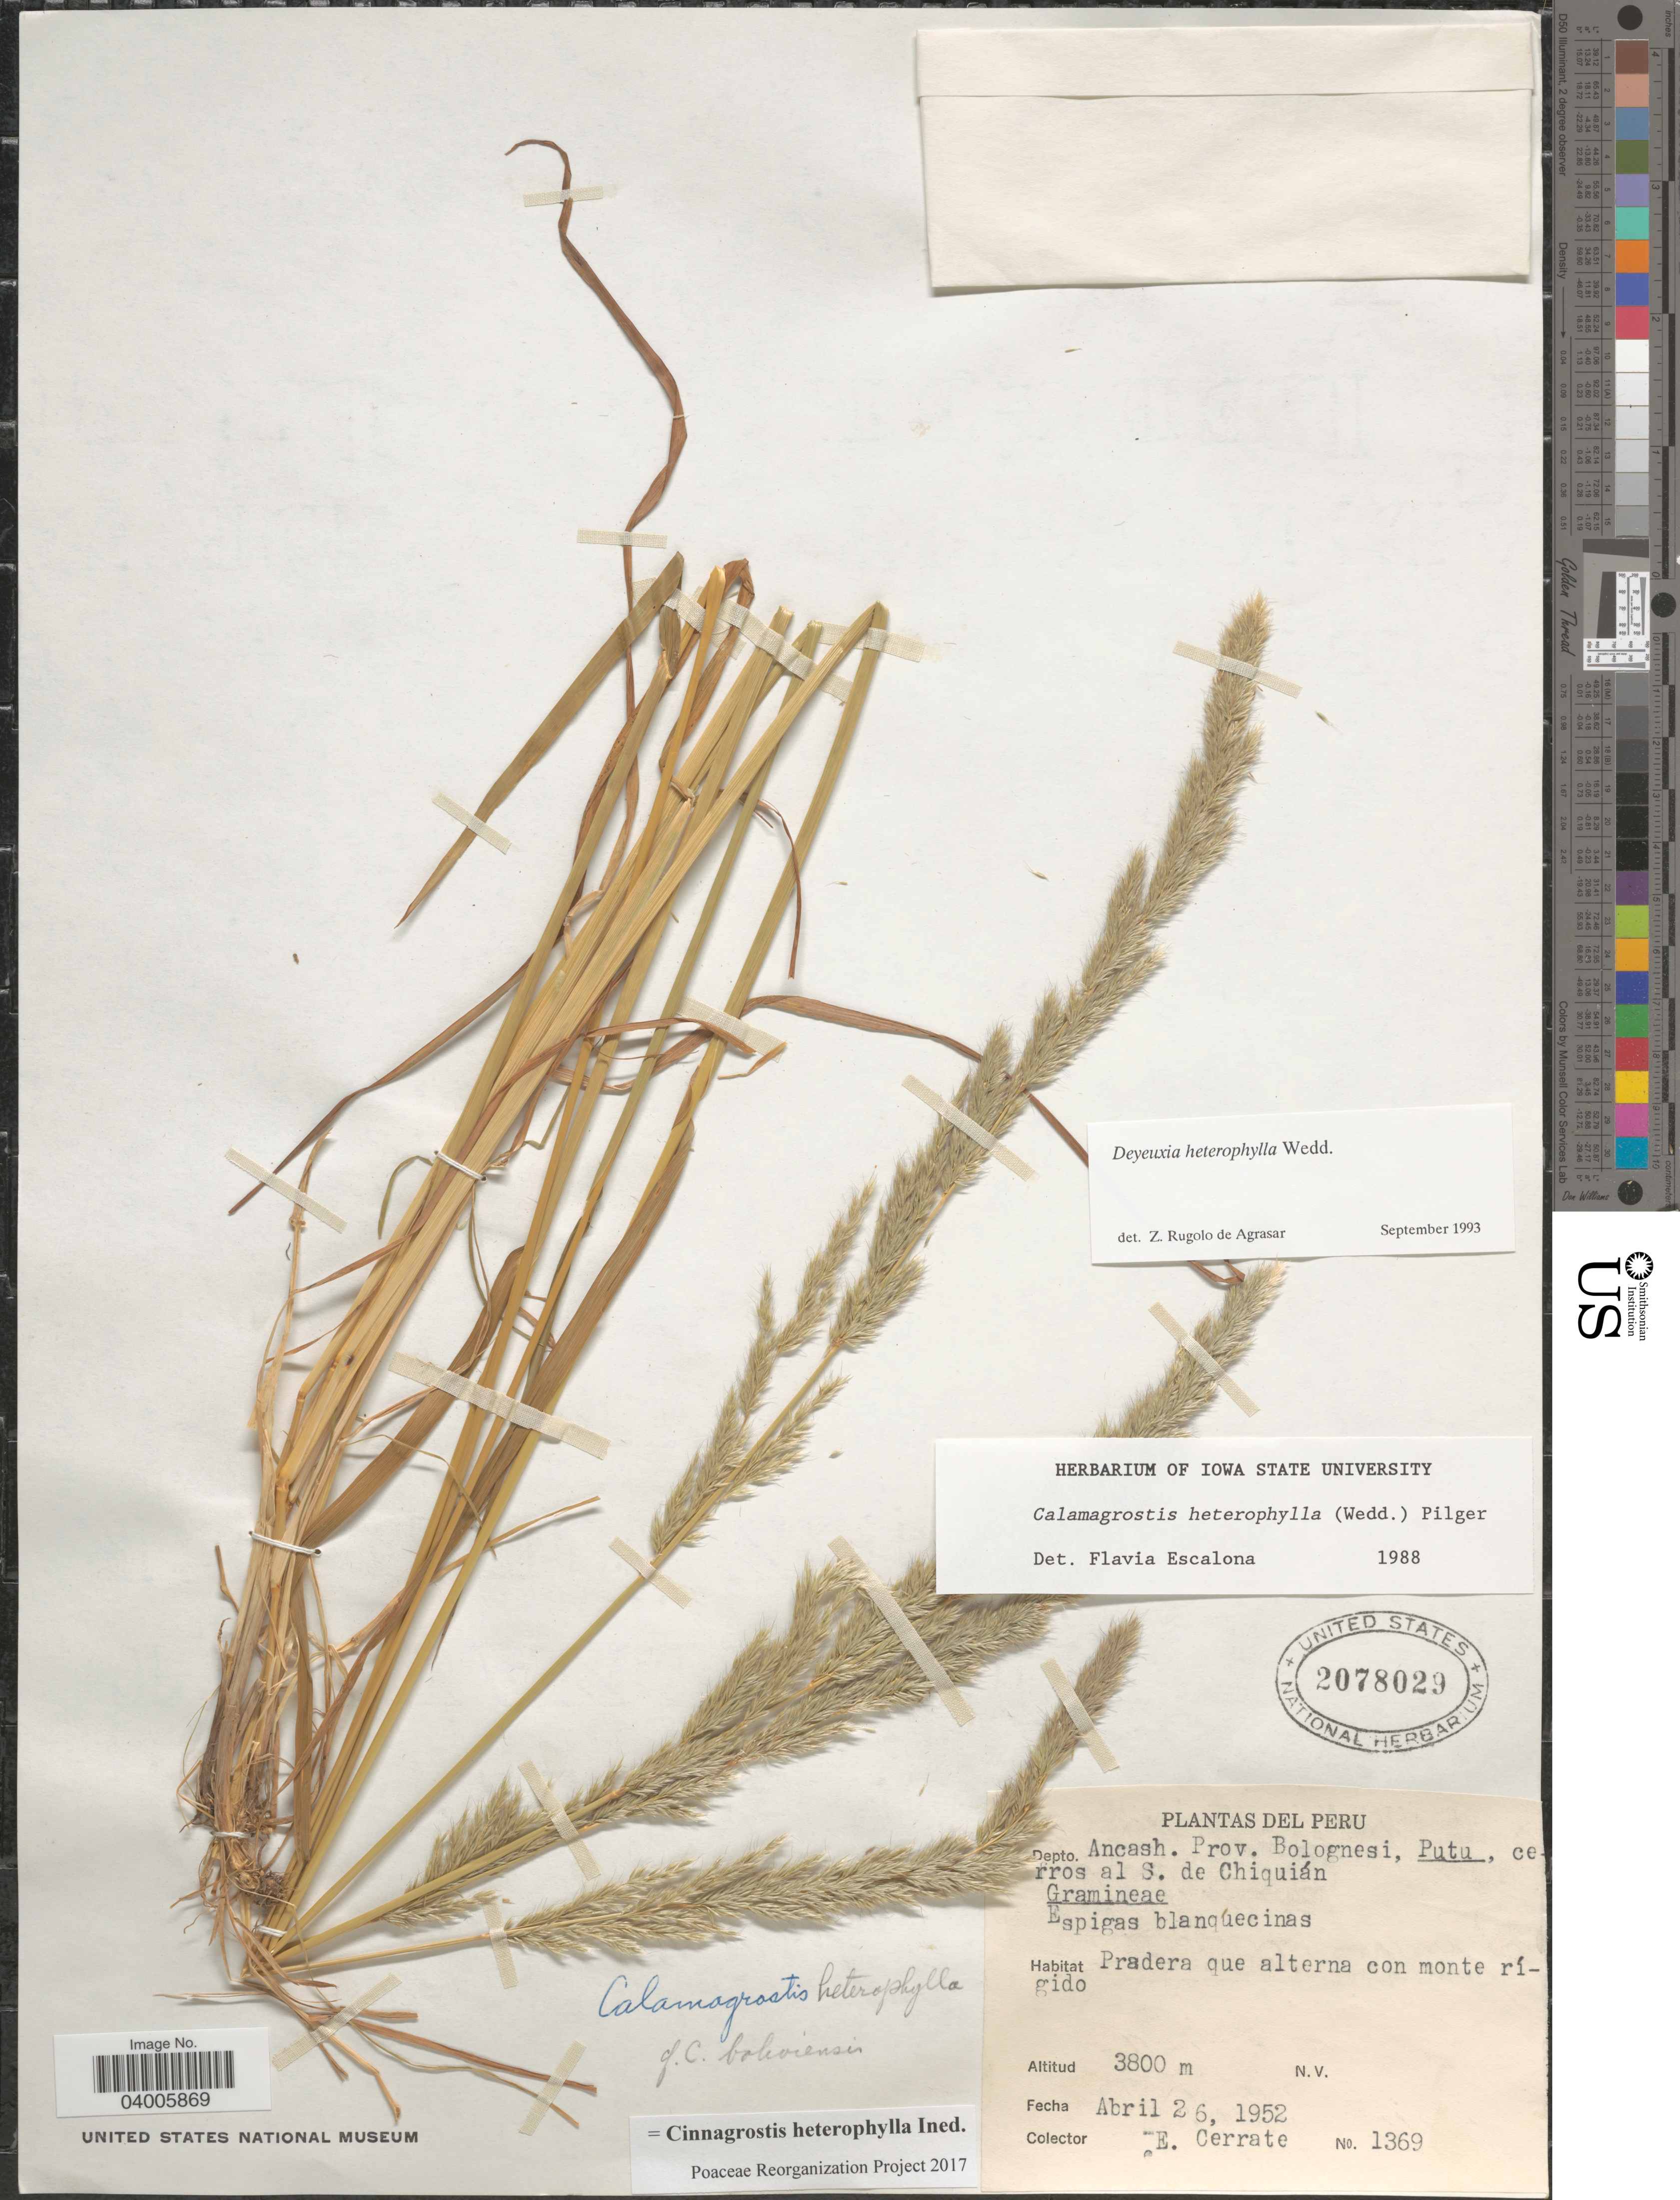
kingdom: Plantae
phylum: Tracheophyta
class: Liliopsida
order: Poales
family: Poaceae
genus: Cinnagrostis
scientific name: Cinnagrostis heterophylla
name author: (Wedd.) P.M. Peterson et al.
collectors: E. Cerrate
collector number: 1369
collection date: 1952-04-26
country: Peru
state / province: Ancash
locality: Depto. Ancash. Prov. Bolognesi, Putu, cerros al S. de Chiquián.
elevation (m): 3800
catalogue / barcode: US 2078029